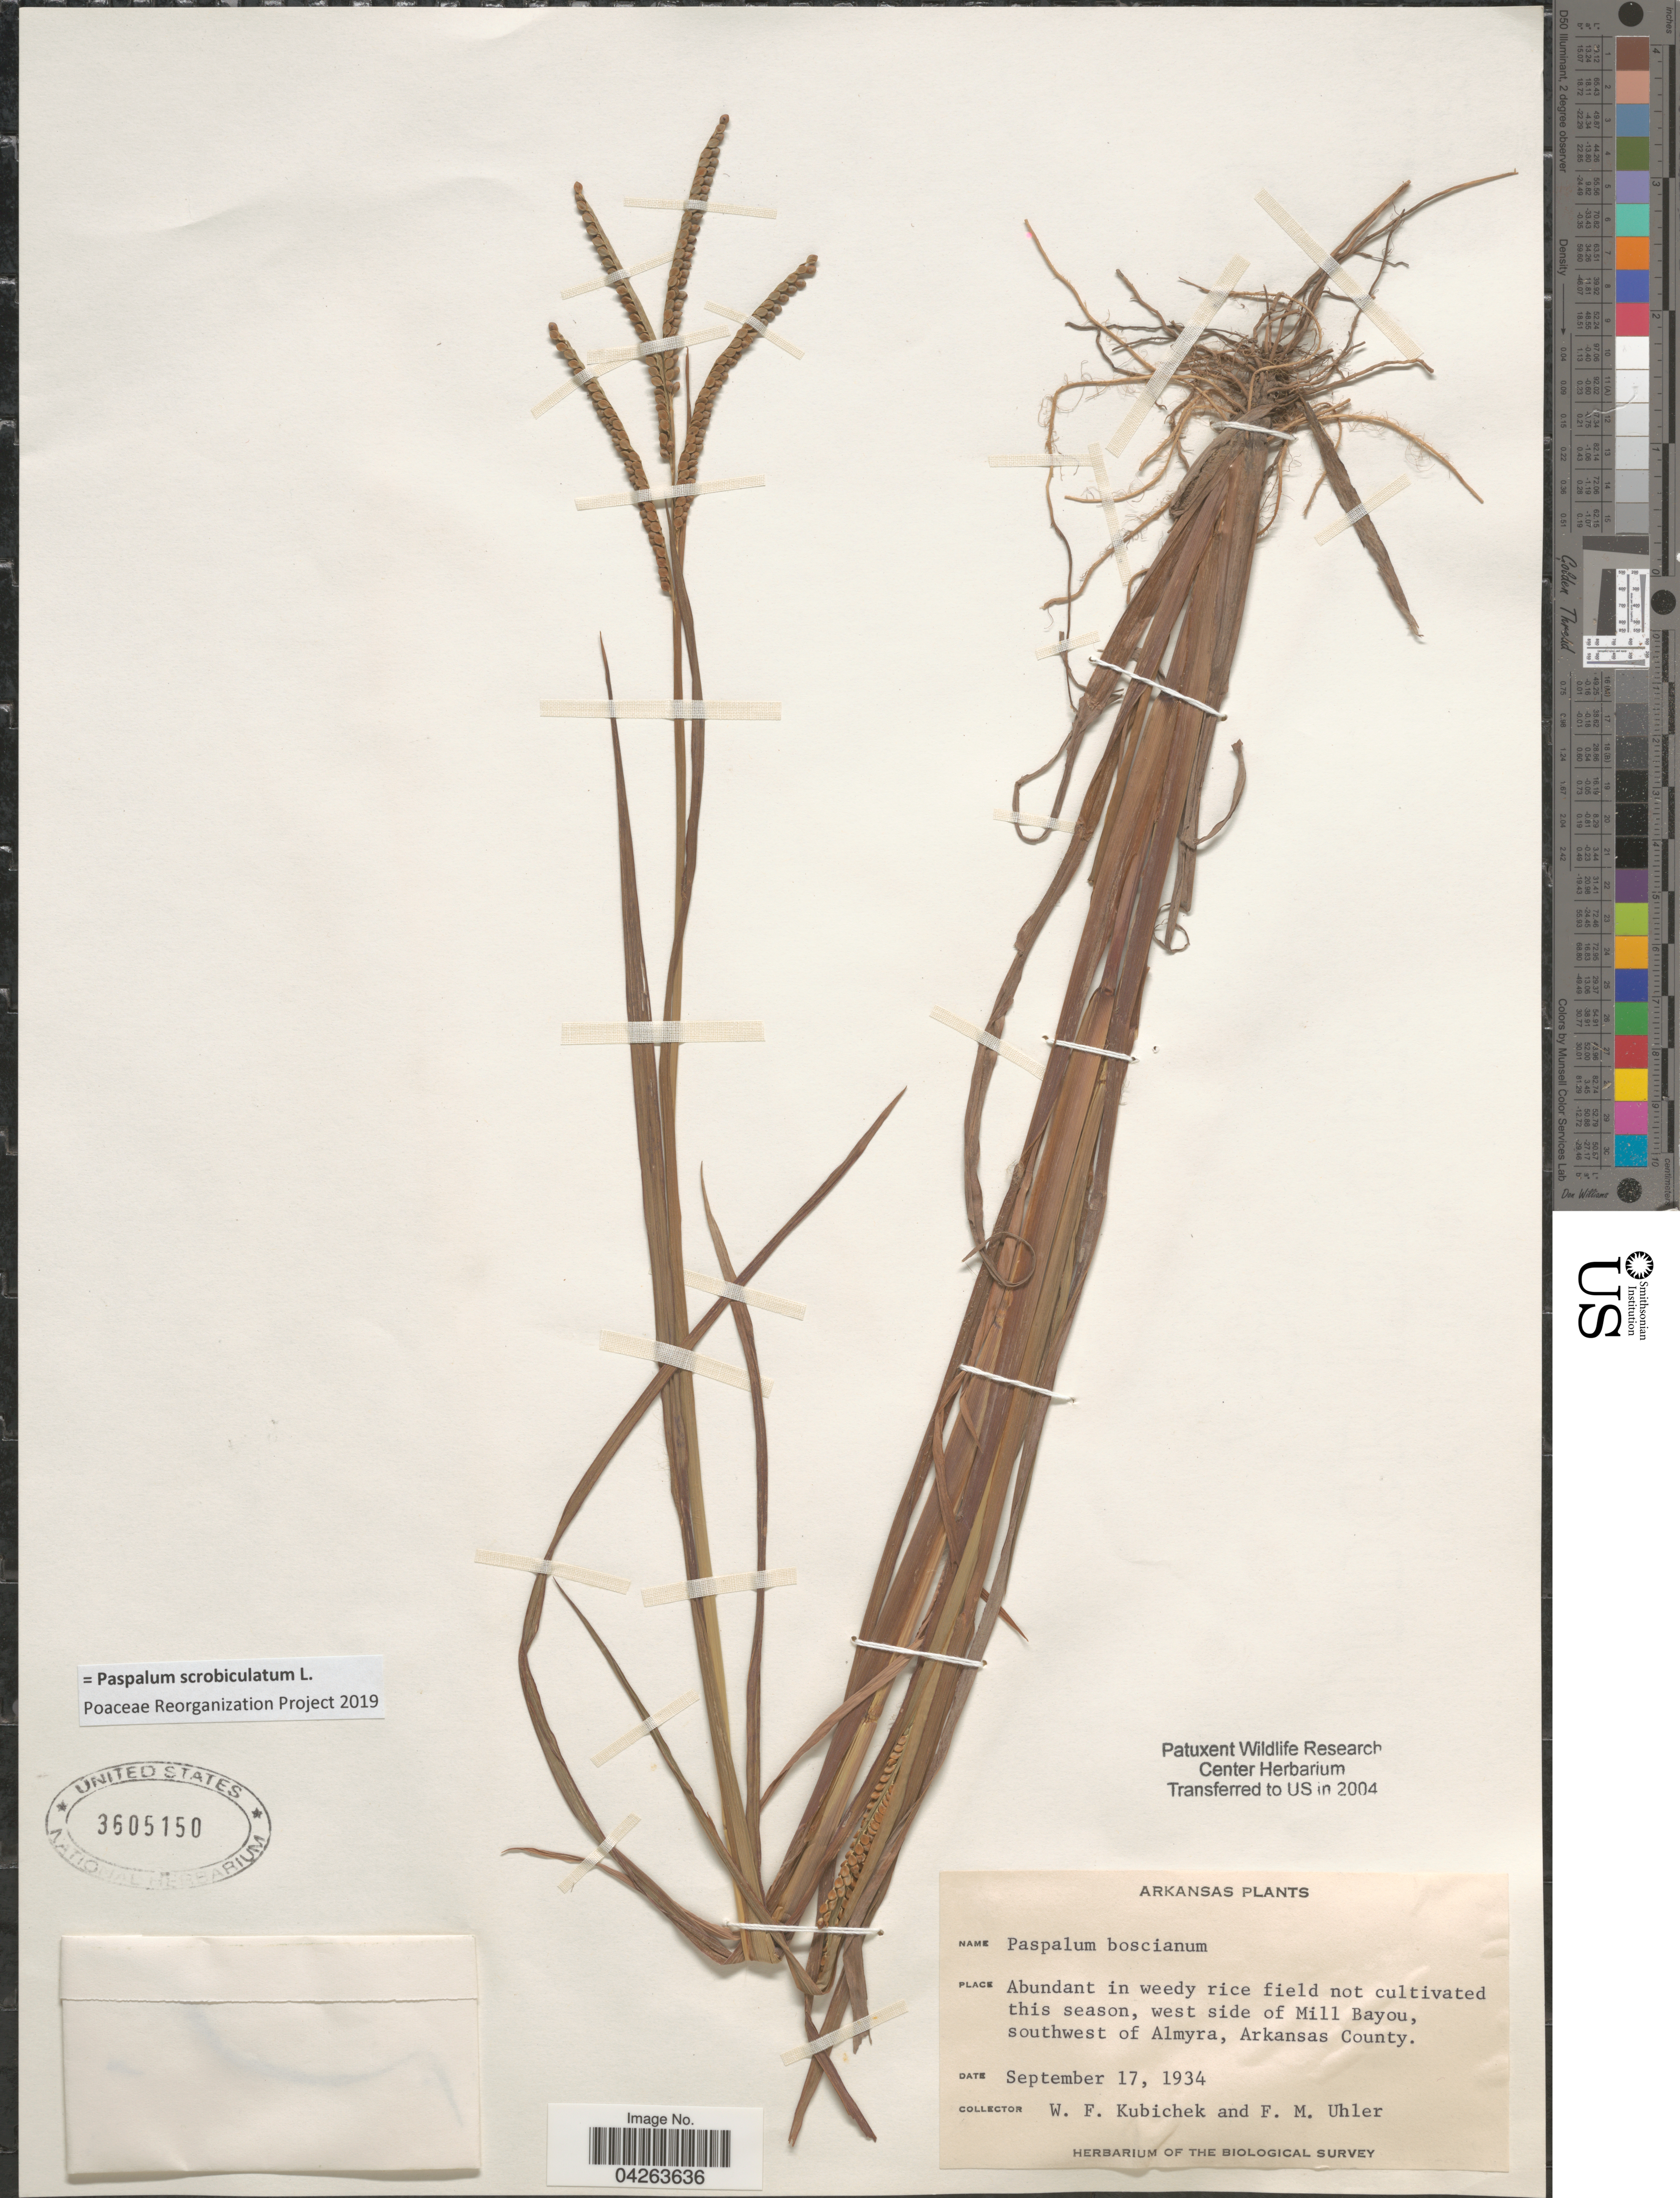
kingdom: Plantae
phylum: Tracheophyta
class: Liliopsida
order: Poales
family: Poaceae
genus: Paspalum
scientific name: Paspalum scrobiculatum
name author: L.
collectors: W. Kubichek & F. M. Uhler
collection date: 1934-09-17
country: United States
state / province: Arkansas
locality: Abundant in weedy rice fields not cultivated this season, west side of Mill Bayou, Southwest of Almyra, Arkansas County. The Biological Survey.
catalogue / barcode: US 3605150